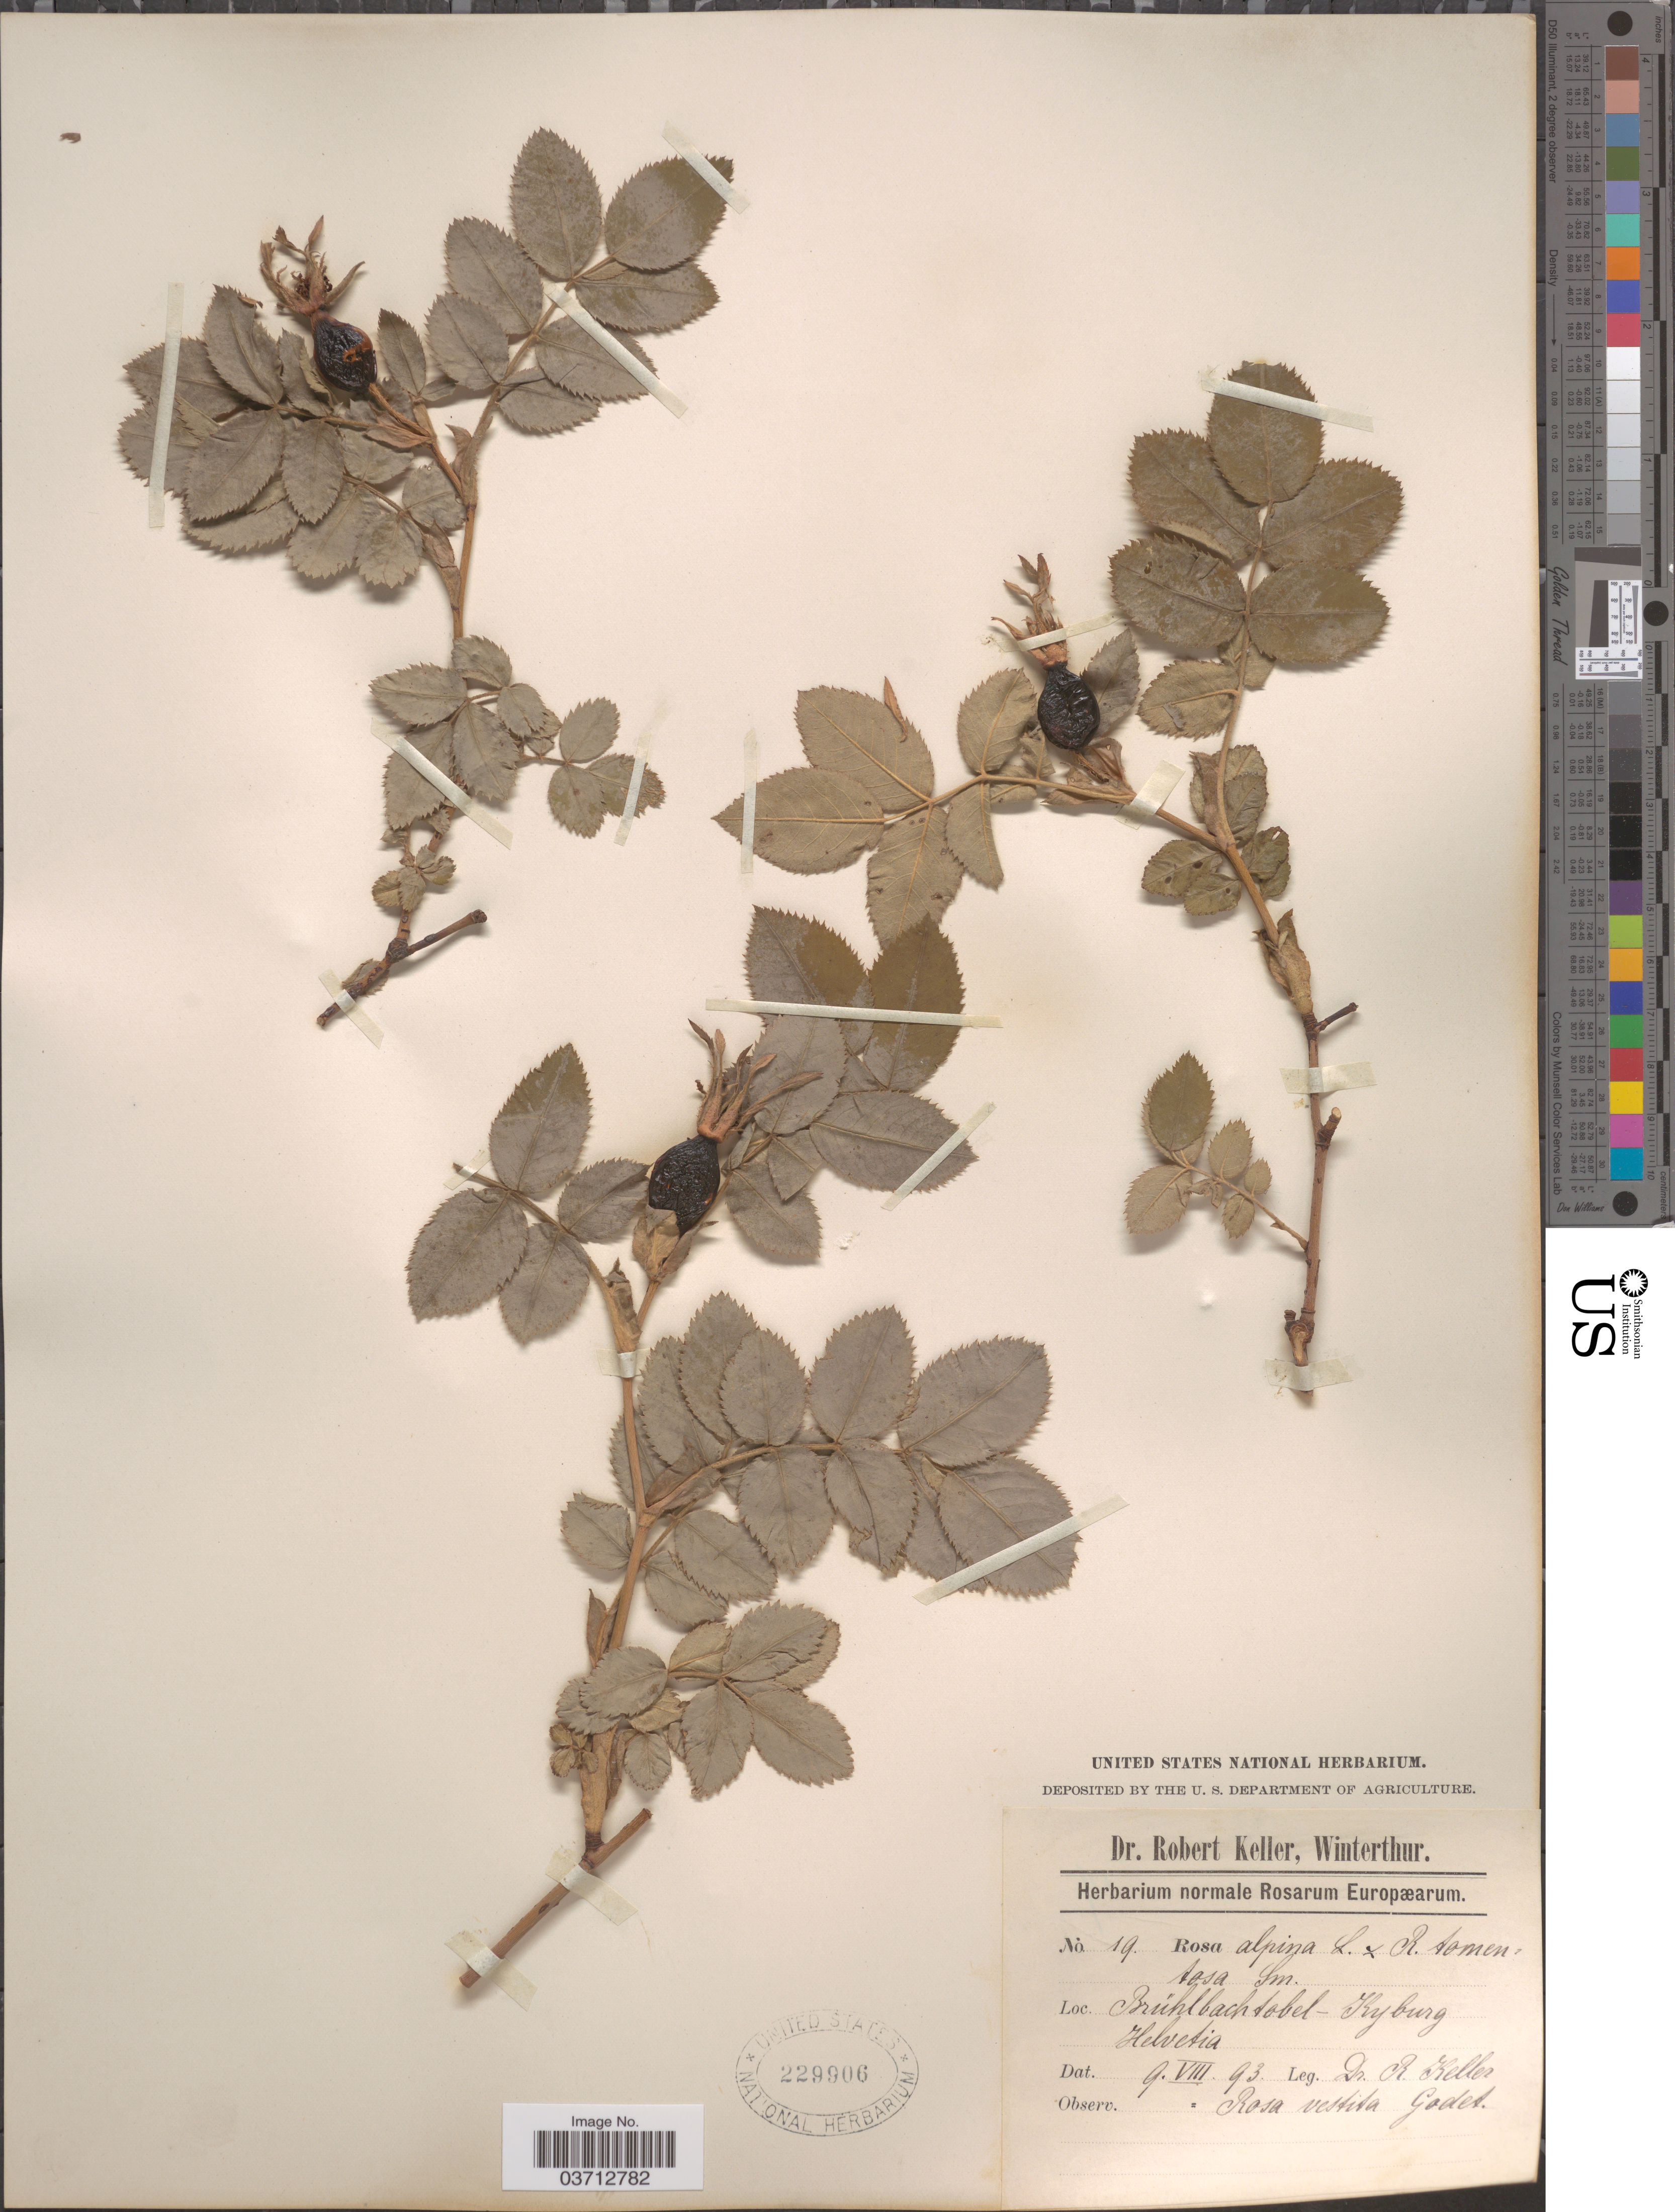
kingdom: Plantae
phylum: Tracheophyta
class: Magnoliopsida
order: Rosales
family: Rosaceae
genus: Rosa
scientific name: Rosa alpina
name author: L.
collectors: R. Keller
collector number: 19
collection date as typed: Transcribed d/m/y: 9/8/93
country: Switzerland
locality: Brühlbachtobel - Kyburg Helvetia.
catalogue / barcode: US 229906